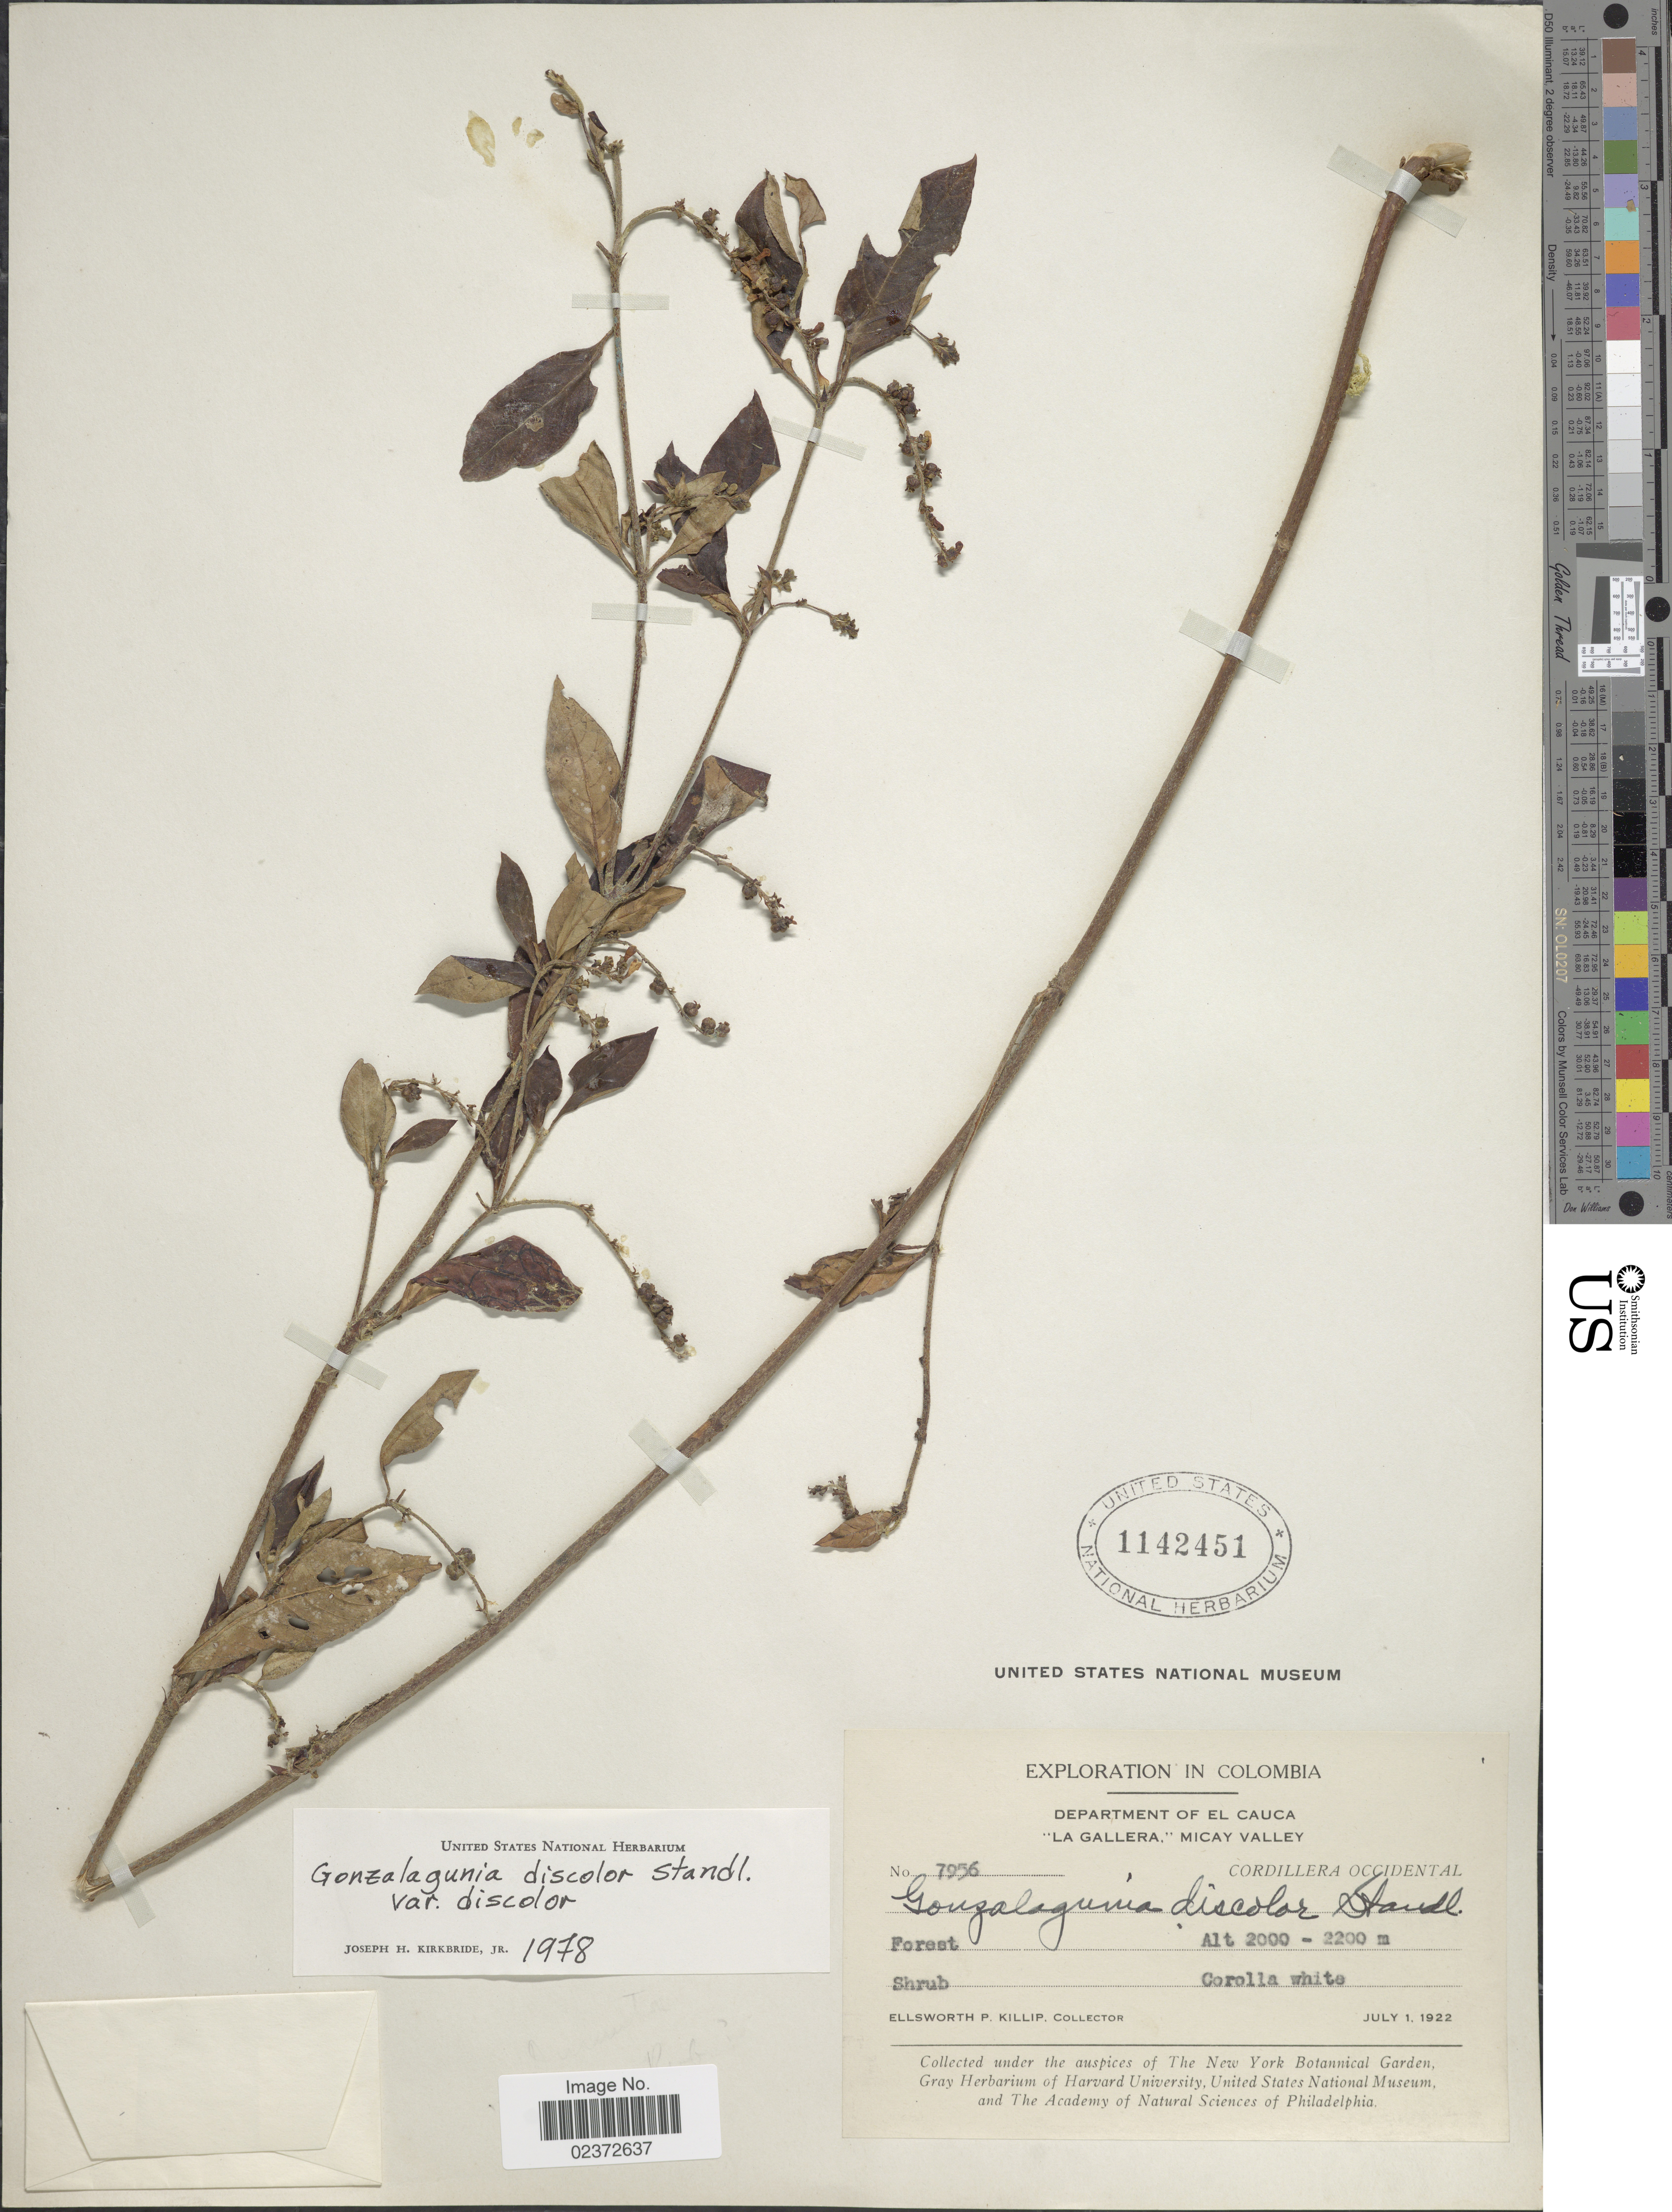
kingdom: Plantae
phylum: Tracheophyta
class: Magnoliopsida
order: Gentianales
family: Rubiaceae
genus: Gonzalagunia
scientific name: Gonzalagunia discolor var. discolor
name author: Standl.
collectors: E. P. Killip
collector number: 7956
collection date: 1922-07-01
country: Colombia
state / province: Cauca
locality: La Gallera,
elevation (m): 2000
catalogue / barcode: US 1142451